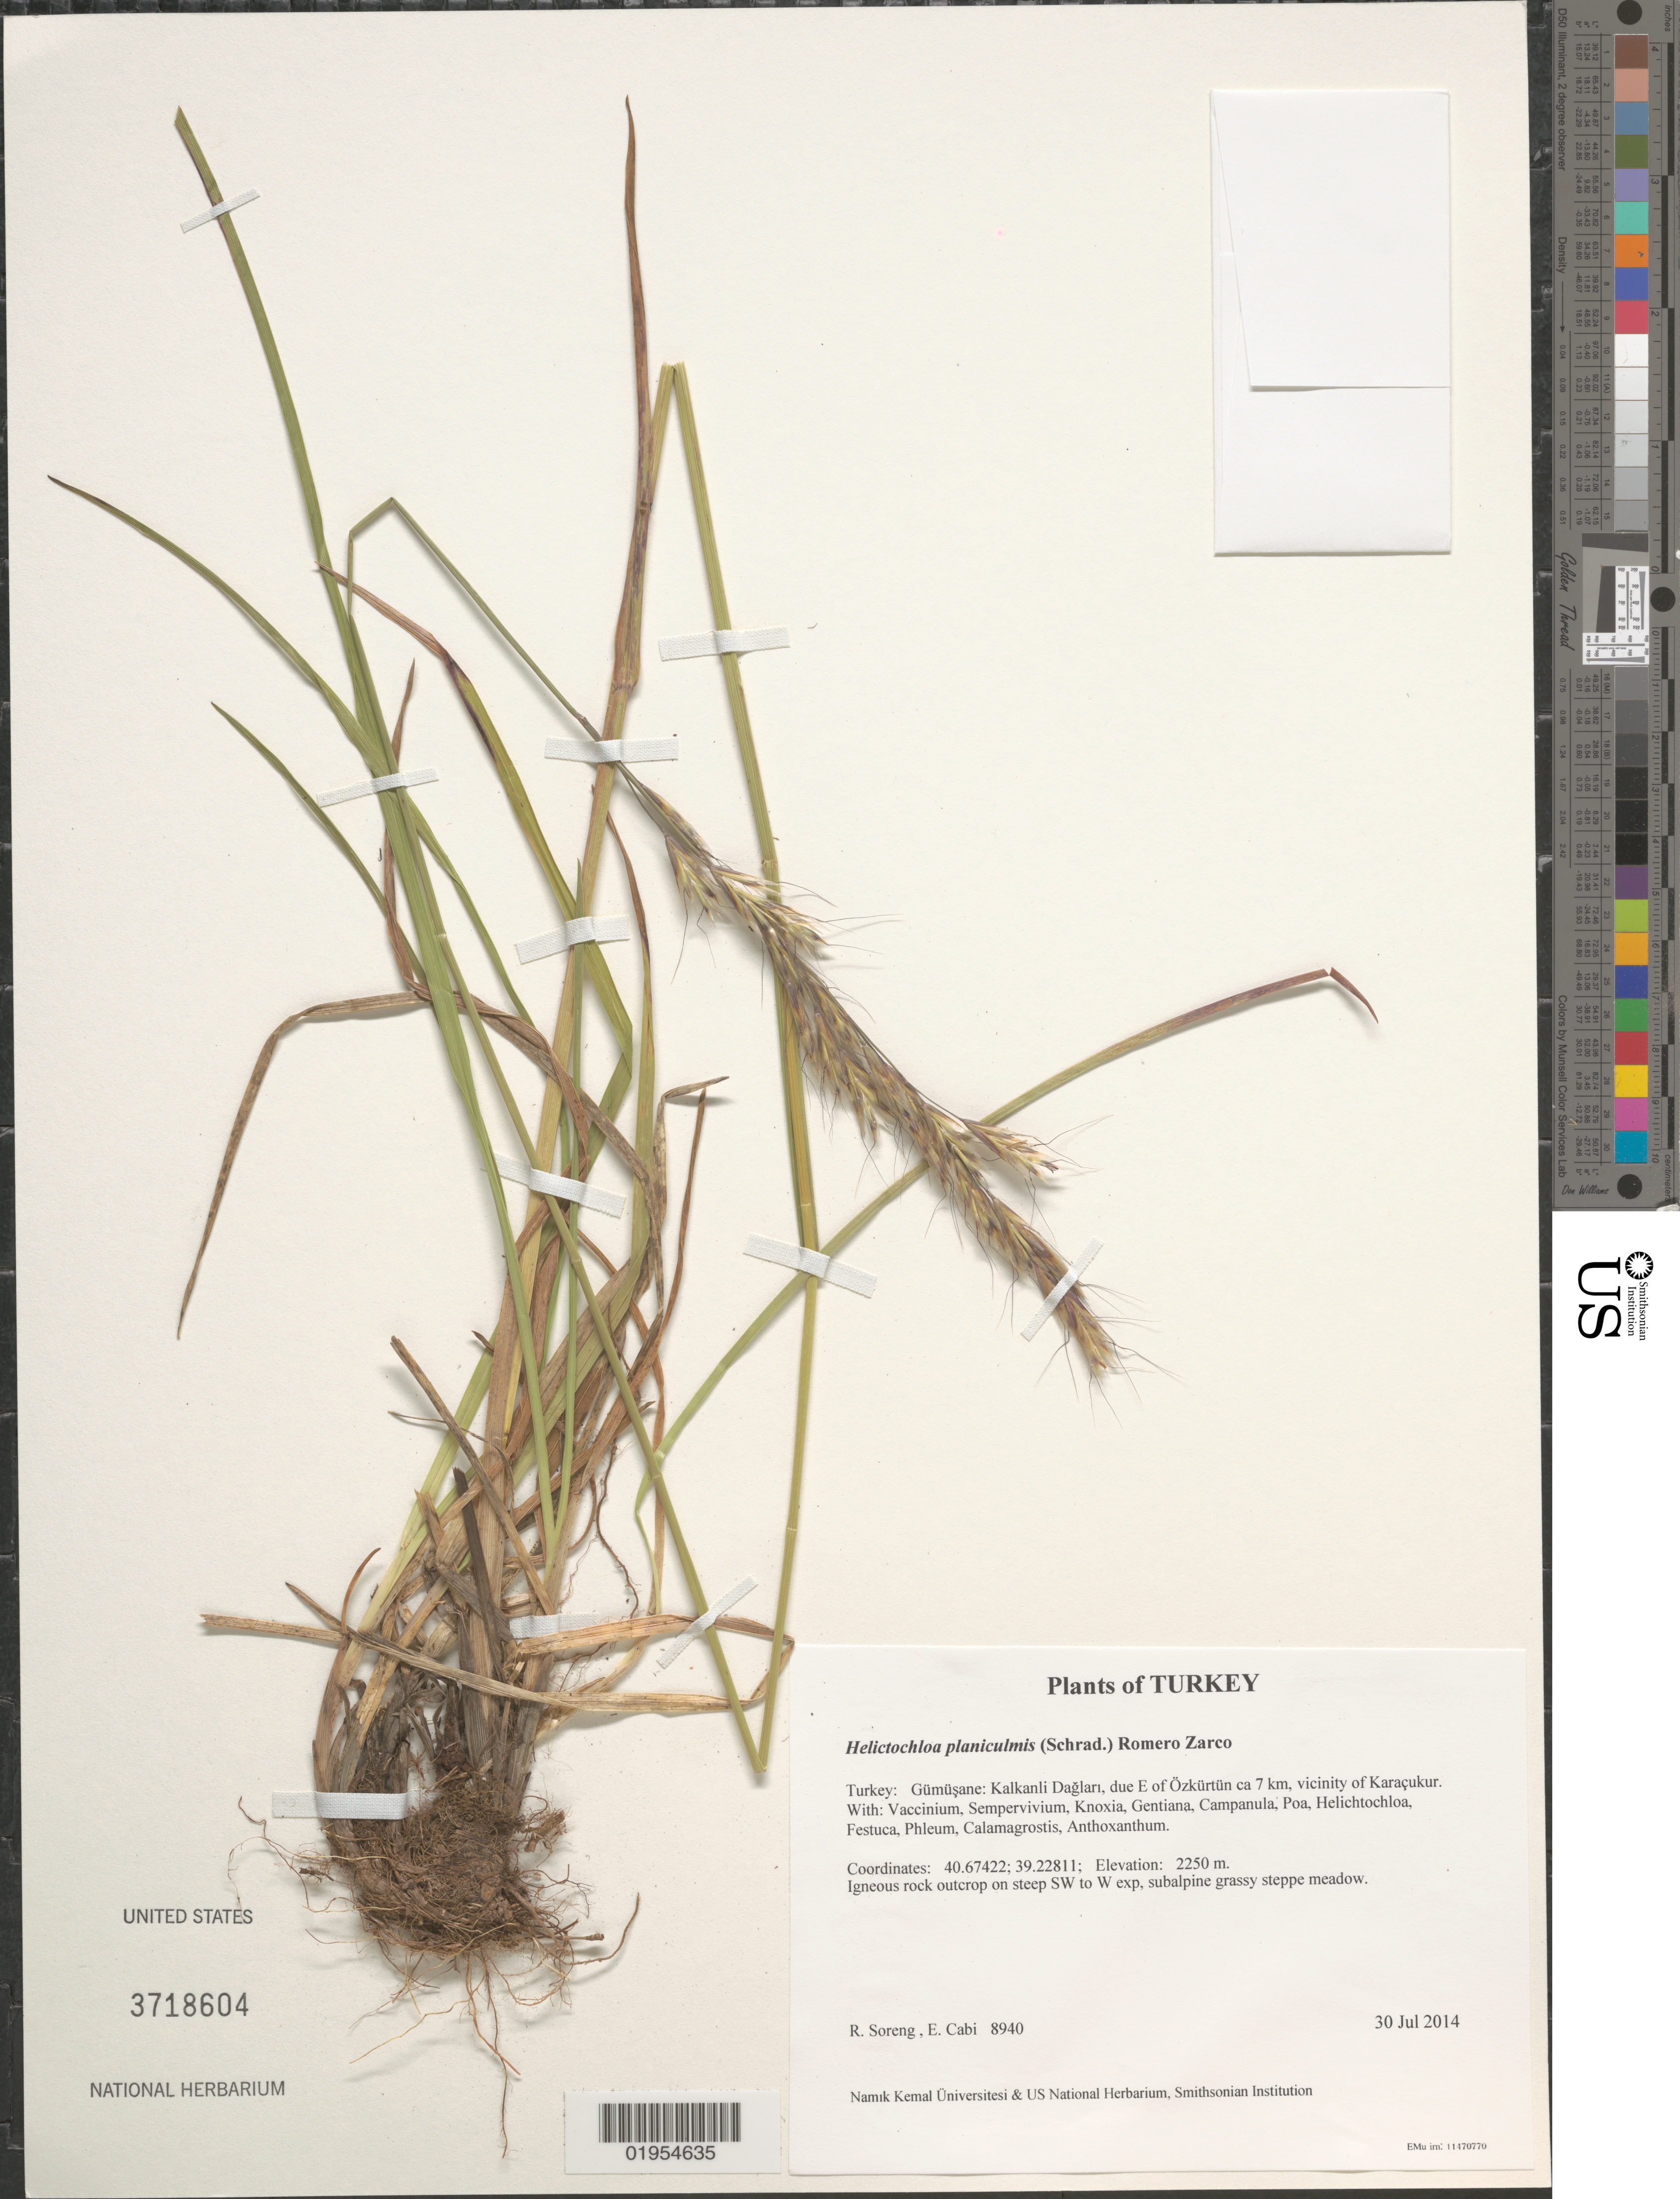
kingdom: Plantae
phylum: Tracheophyta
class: Liliopsida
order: Poales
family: Poaceae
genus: Helictochloa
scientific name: Helictochloa planiculmis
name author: (Schrad.) Romero Zarco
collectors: R. J. Soreng & E. Cabi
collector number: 8940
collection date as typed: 30 Jul 2014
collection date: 2014-07-30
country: Turkey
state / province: Gumushane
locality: Kalkanli Daglari, due E of Özkürtün ca 7 km, vicinity of Karaçukur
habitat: Igneous rock outcrop on steep SW to W exp, subalpine grassy steppe meadow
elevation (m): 2250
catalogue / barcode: US 3718604